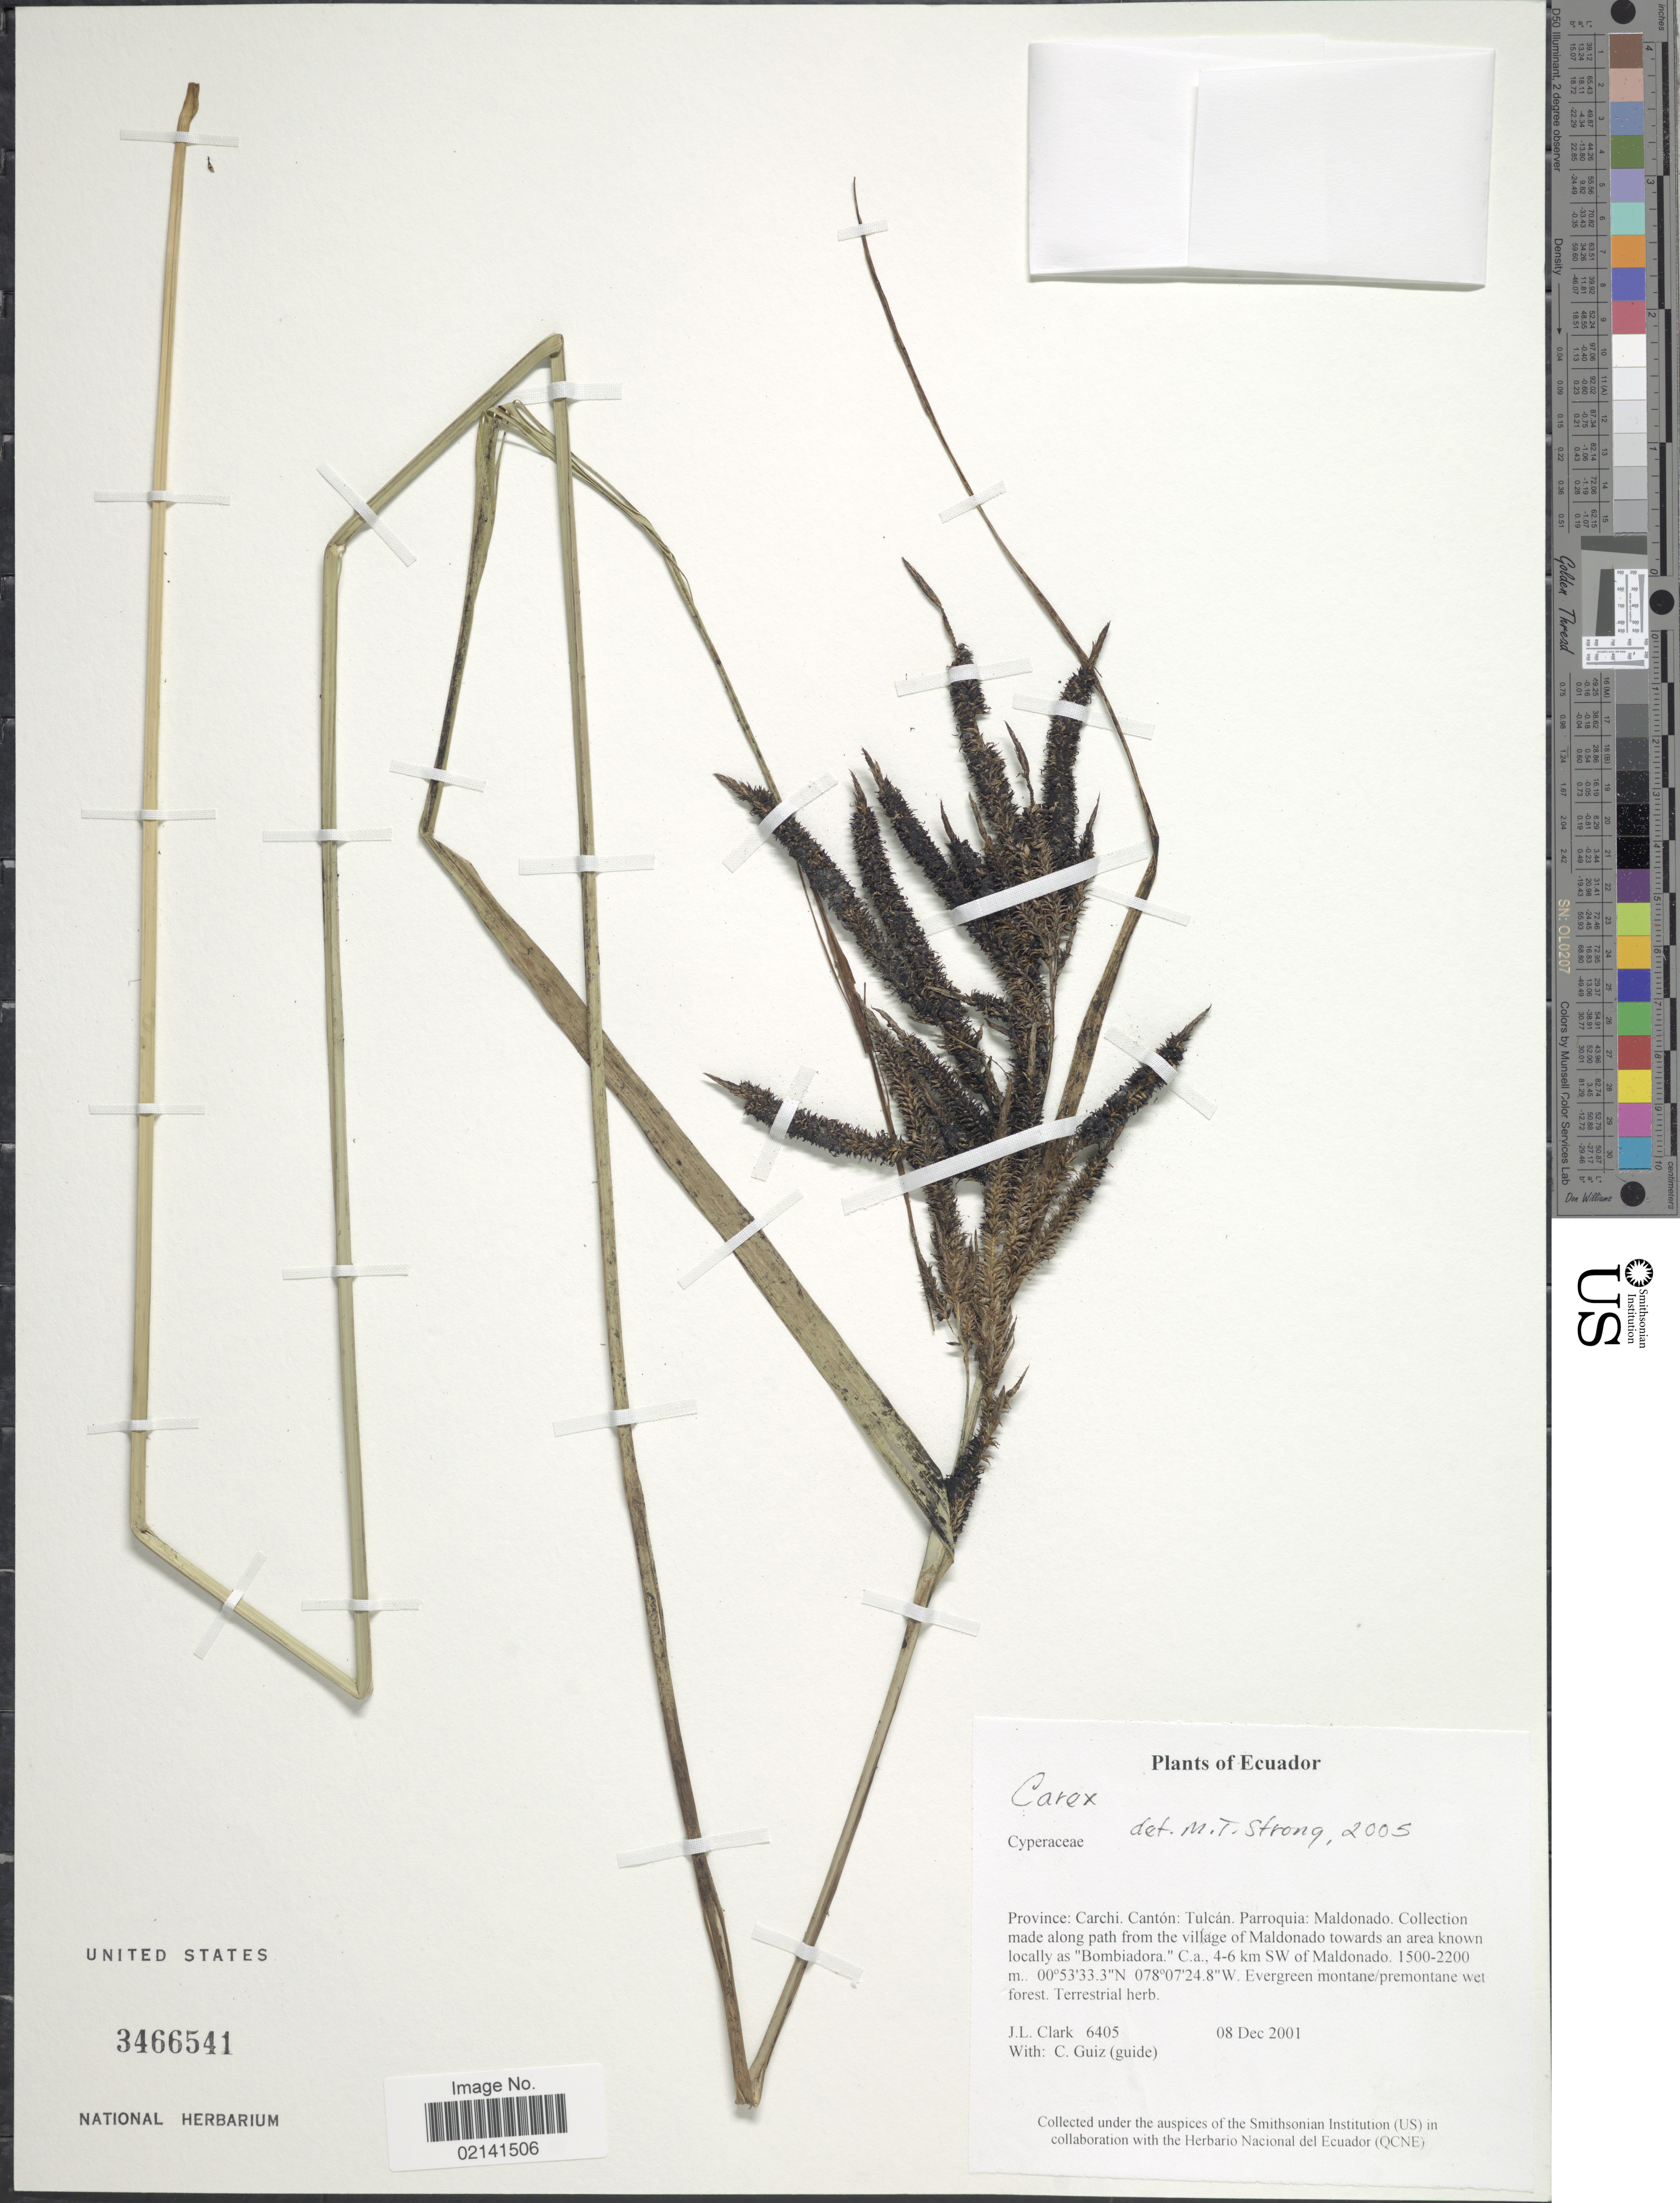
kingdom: Plantae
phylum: Tracheophyta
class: Liliopsida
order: Poales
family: Cyperaceae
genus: Carex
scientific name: Carex chordalis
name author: Liebm.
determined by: Jimnéz-Mejias, Pedro, (UPOS), Universidad Pablo de Olavide (SPAIN)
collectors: J. L. Clark & C. Guiz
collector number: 6405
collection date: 2001-12-08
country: Ecuador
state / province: Carchi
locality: Province: Carchi. Canton: Tulcan. Parroquia: Maldonado. Along path from the village of Maldonado towards an area know locally as "Bombiadora" C. a., 4-6 km SW of Maldonado.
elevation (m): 1500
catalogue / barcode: US 3466541